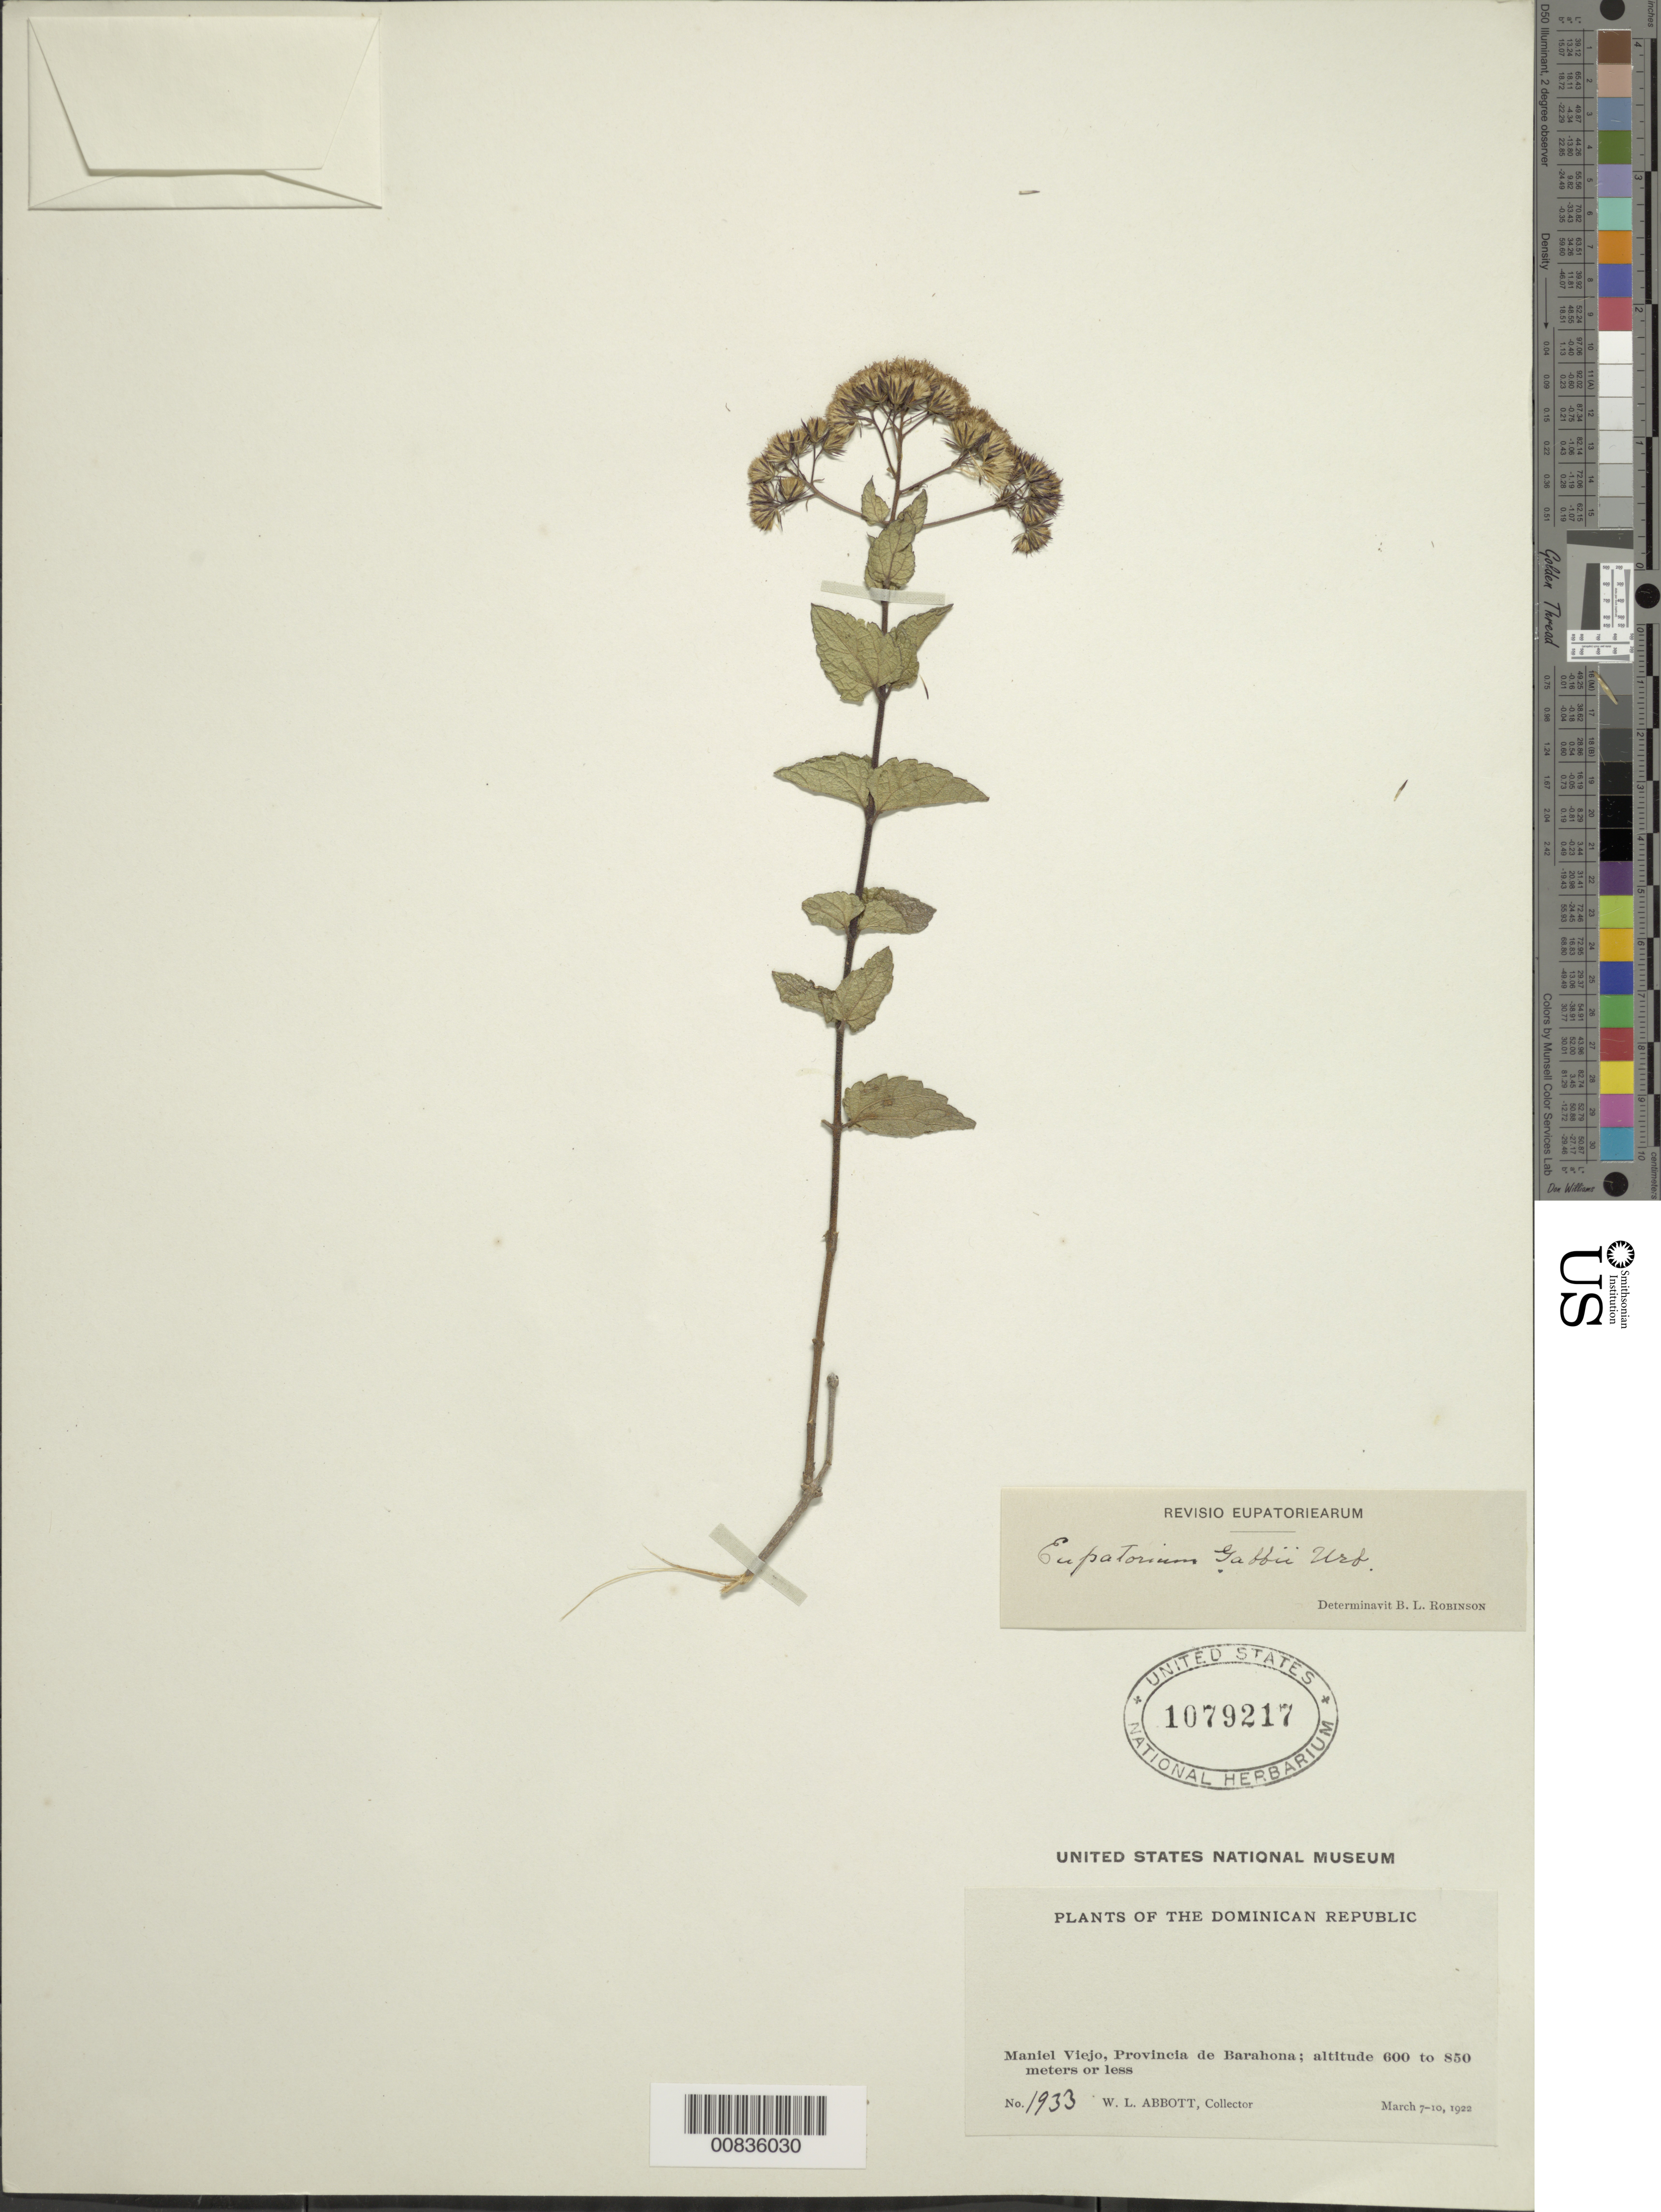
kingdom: Plantae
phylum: Tracheophyta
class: Magnoliopsida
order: Asterales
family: Asteraceae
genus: Koanophyllon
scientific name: Koanophyllon flavidulum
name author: (Urb. & Ekman) R.M. King & H. Rob.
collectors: W. L. Abbott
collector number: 1933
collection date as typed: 07 Mar 1922 to 10 Mar 1922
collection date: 1922-03-07/1922-03-10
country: Dominican Republic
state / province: Barahona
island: Hispaniola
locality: Maniel Viejo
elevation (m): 600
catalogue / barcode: US 1079217